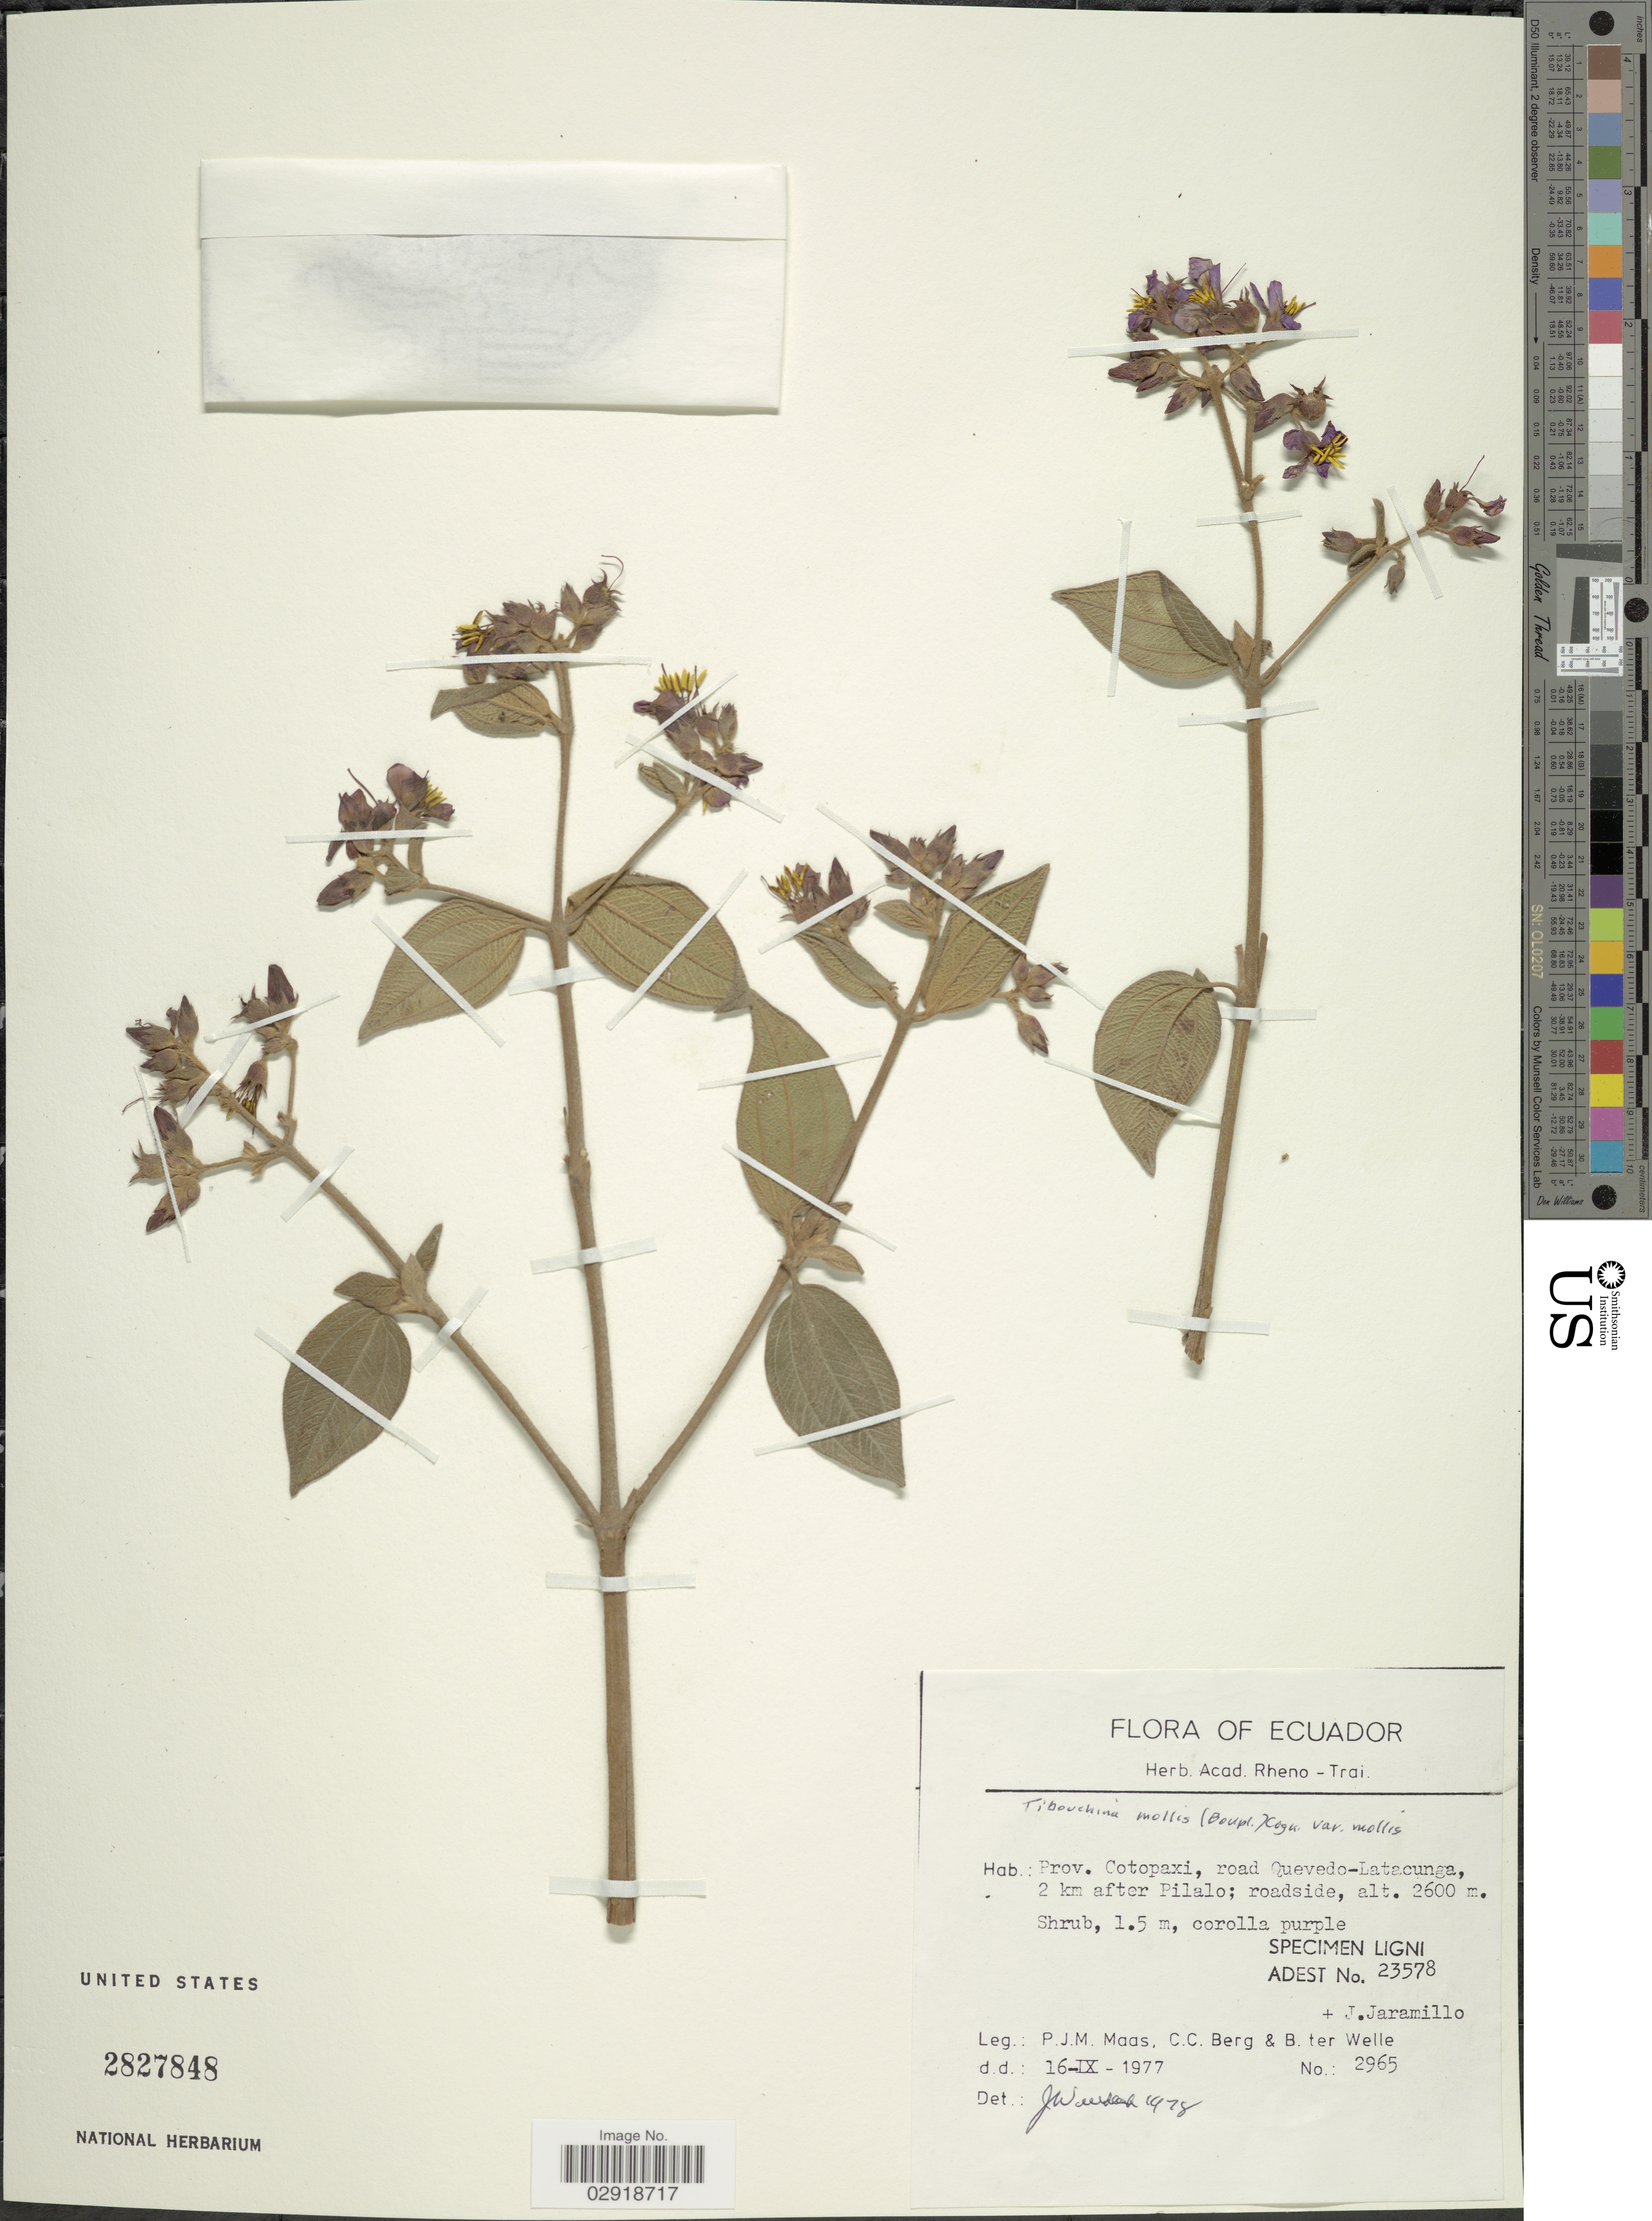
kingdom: Plantae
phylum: Tracheophyta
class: Magnoliopsida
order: Myrtales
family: Melastomataceae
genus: Chaetogastra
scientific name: Chaetogastra mollis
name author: (Bonpl.) DC.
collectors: P. Maas, C. C. Berg, B. ter Welle & J. Jaramillo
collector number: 2965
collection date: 1977-09-16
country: Ecuador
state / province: Cotopaxi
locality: Road Quevedo-Latacunga, 2 km after Pilalo.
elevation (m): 2600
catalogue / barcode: US 2827848